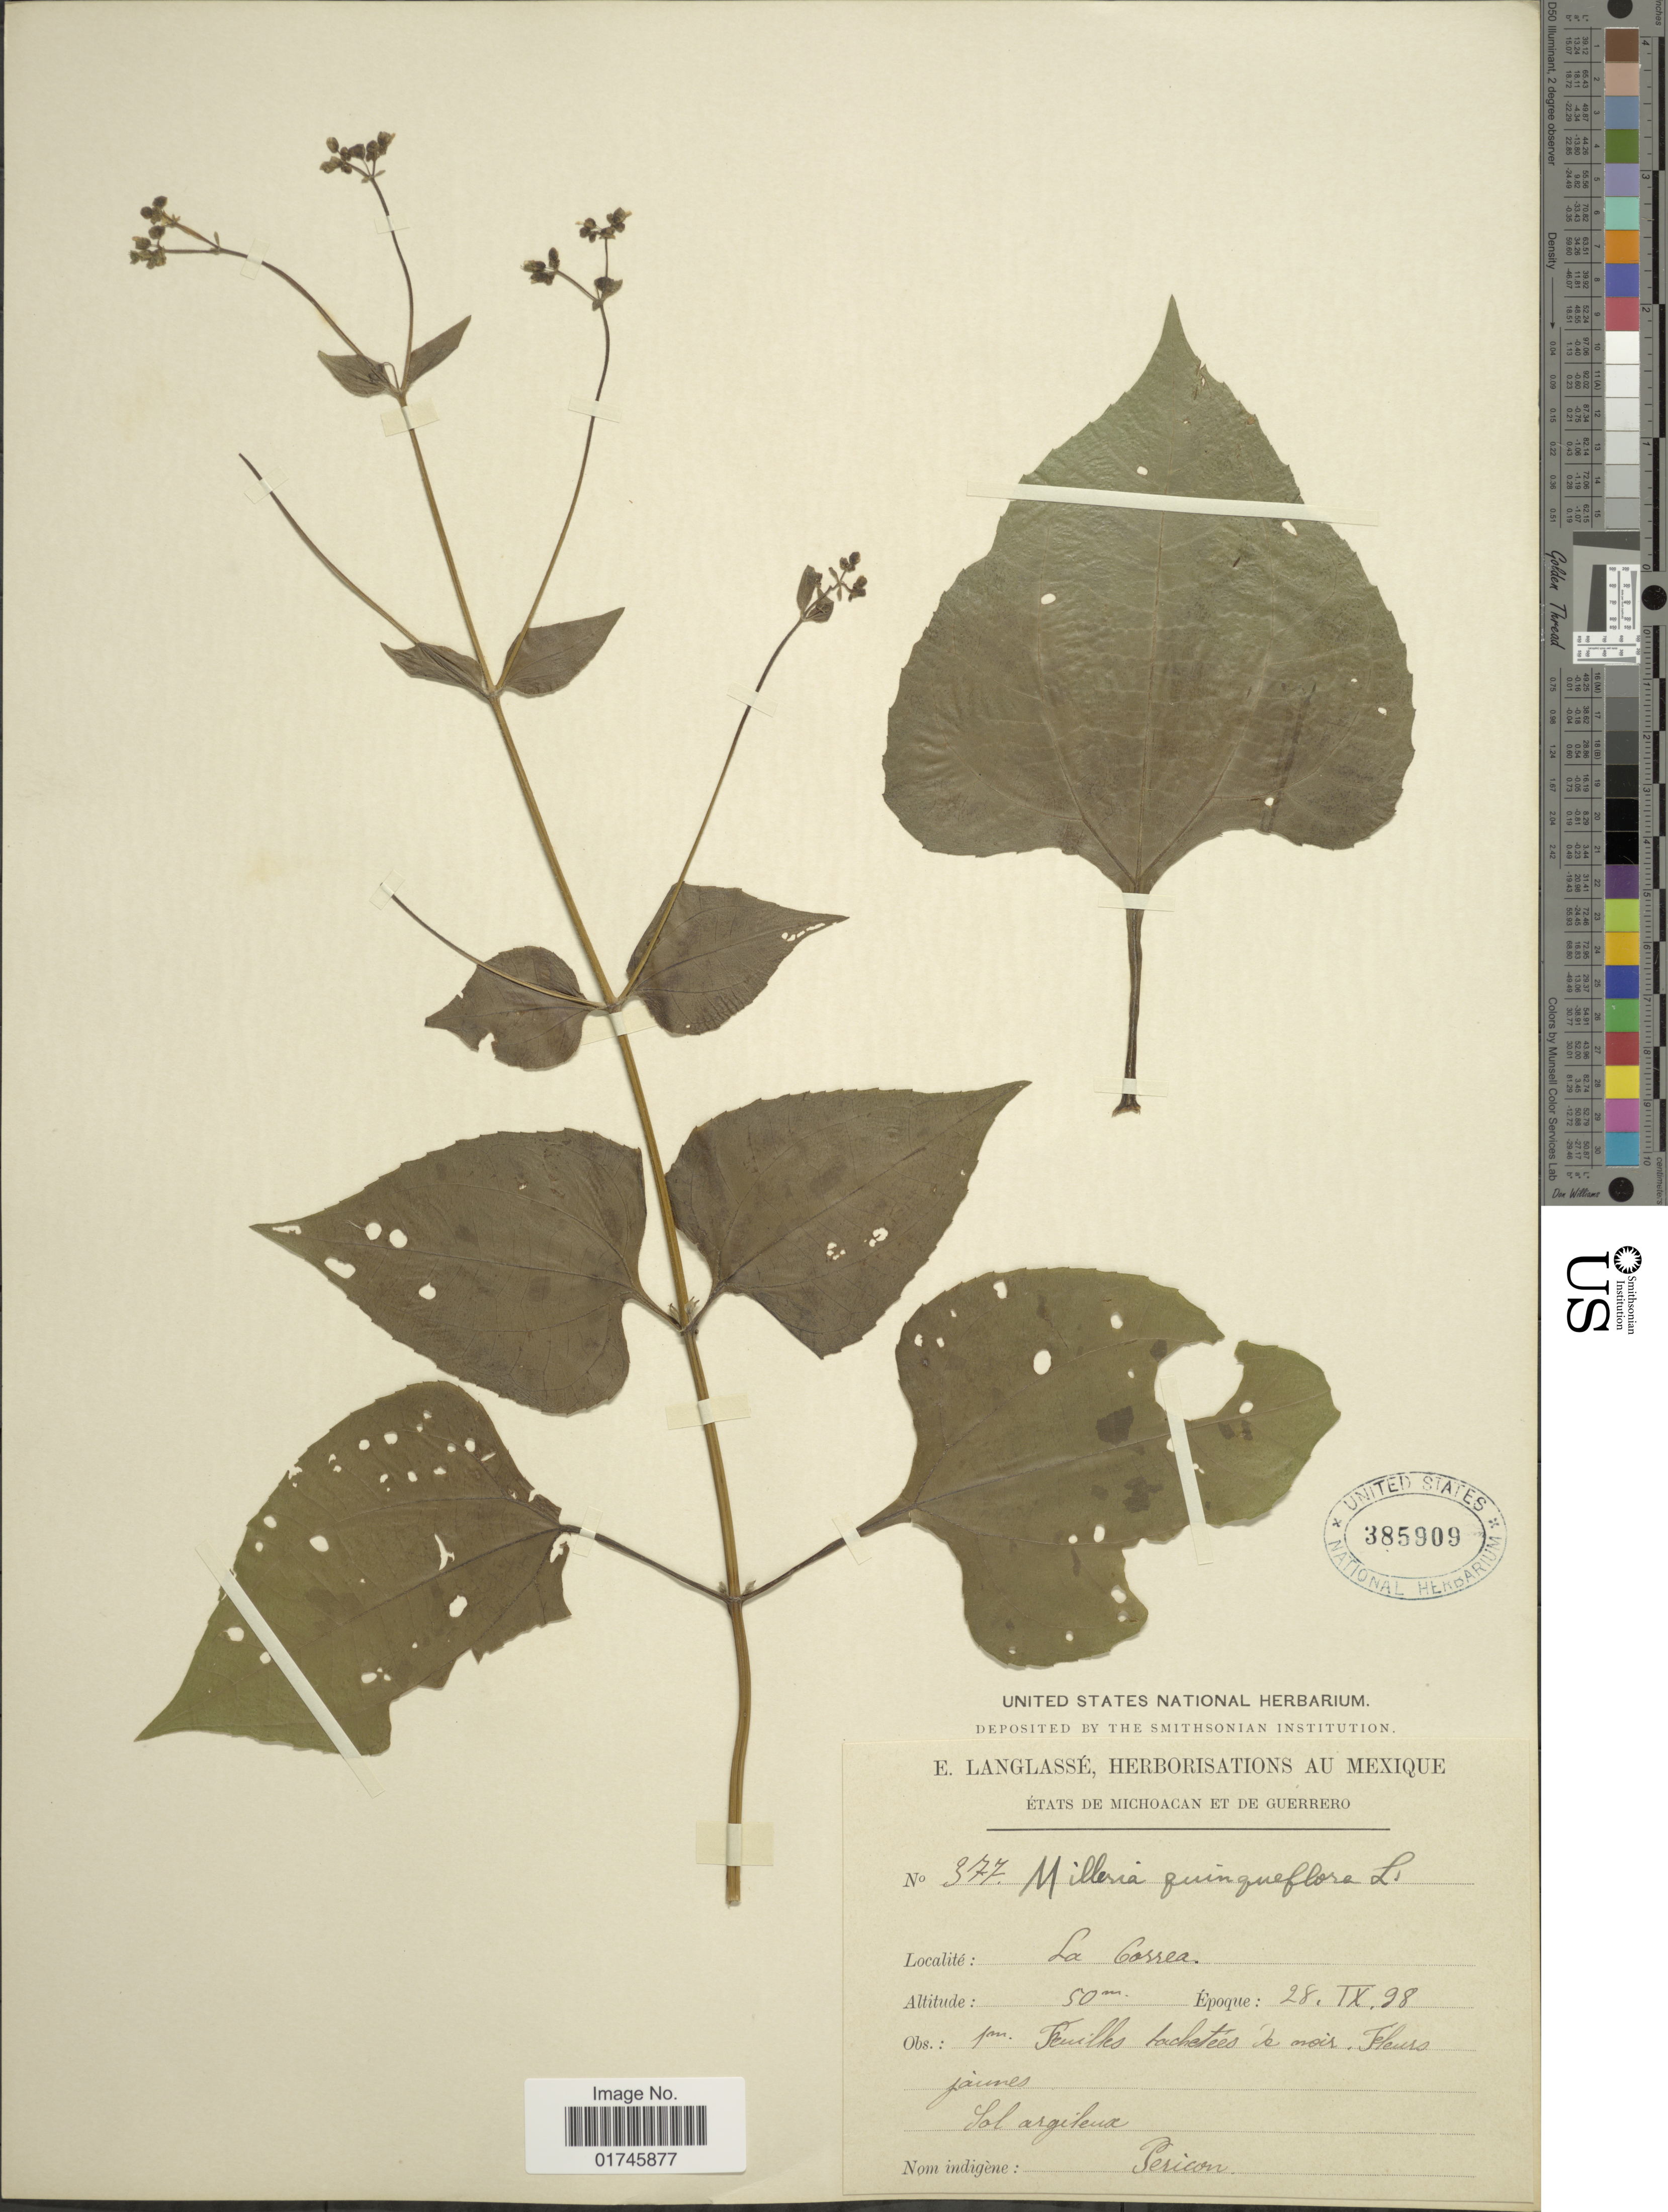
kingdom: Plantae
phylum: Tracheophyta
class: Magnoliopsida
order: Asterales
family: Asteraceae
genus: Milleria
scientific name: Milleria quinqueflora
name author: L.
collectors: E. Langlassé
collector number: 377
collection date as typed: Transcribed d/m/y: 28/9/98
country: Mexico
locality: La Correa. Sol argileux.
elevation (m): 50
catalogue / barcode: US 385909